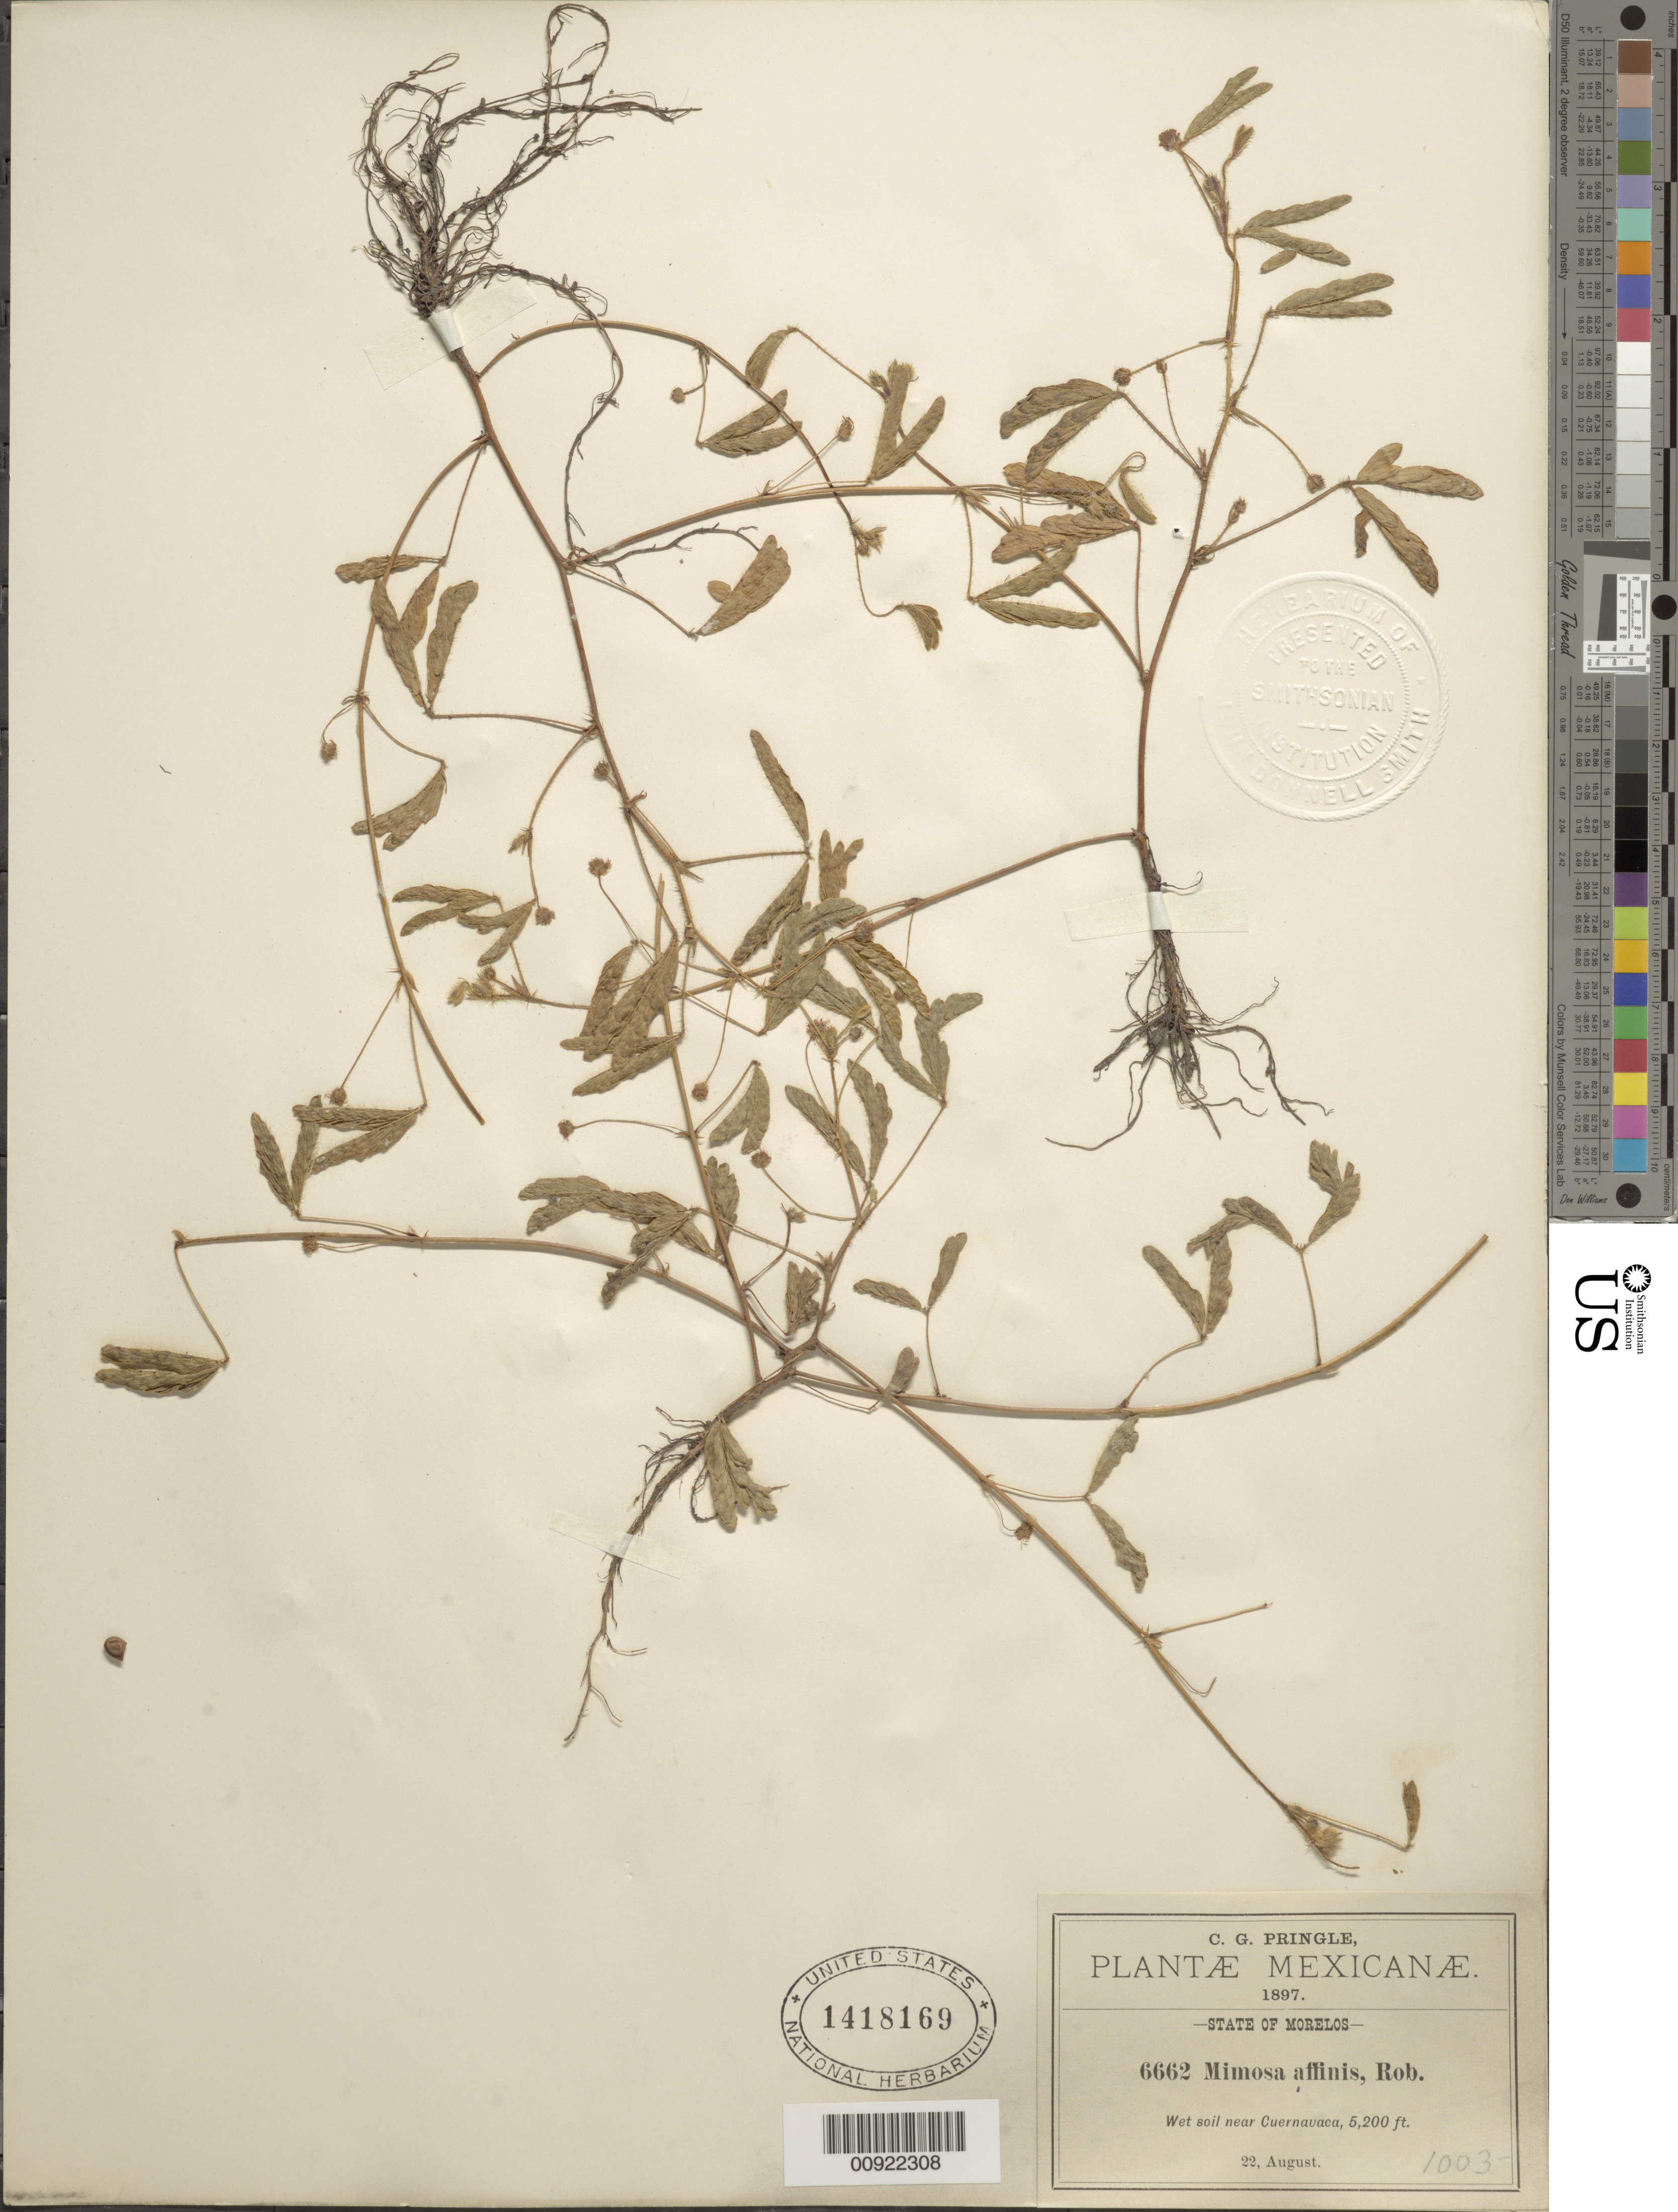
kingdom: Plantae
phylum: Tracheophyta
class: Magnoliopsida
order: Fabales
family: Fabaceae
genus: Mimosa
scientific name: Mimosa affinis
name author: B.L. Rob.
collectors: C. G. Pringle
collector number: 6662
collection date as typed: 22 Aug 1897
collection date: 1897-08-22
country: Mexico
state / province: Morelos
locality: Near Cuernavaca, State of Morelos.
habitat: Wet soil.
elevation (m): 1585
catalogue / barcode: US 1418169